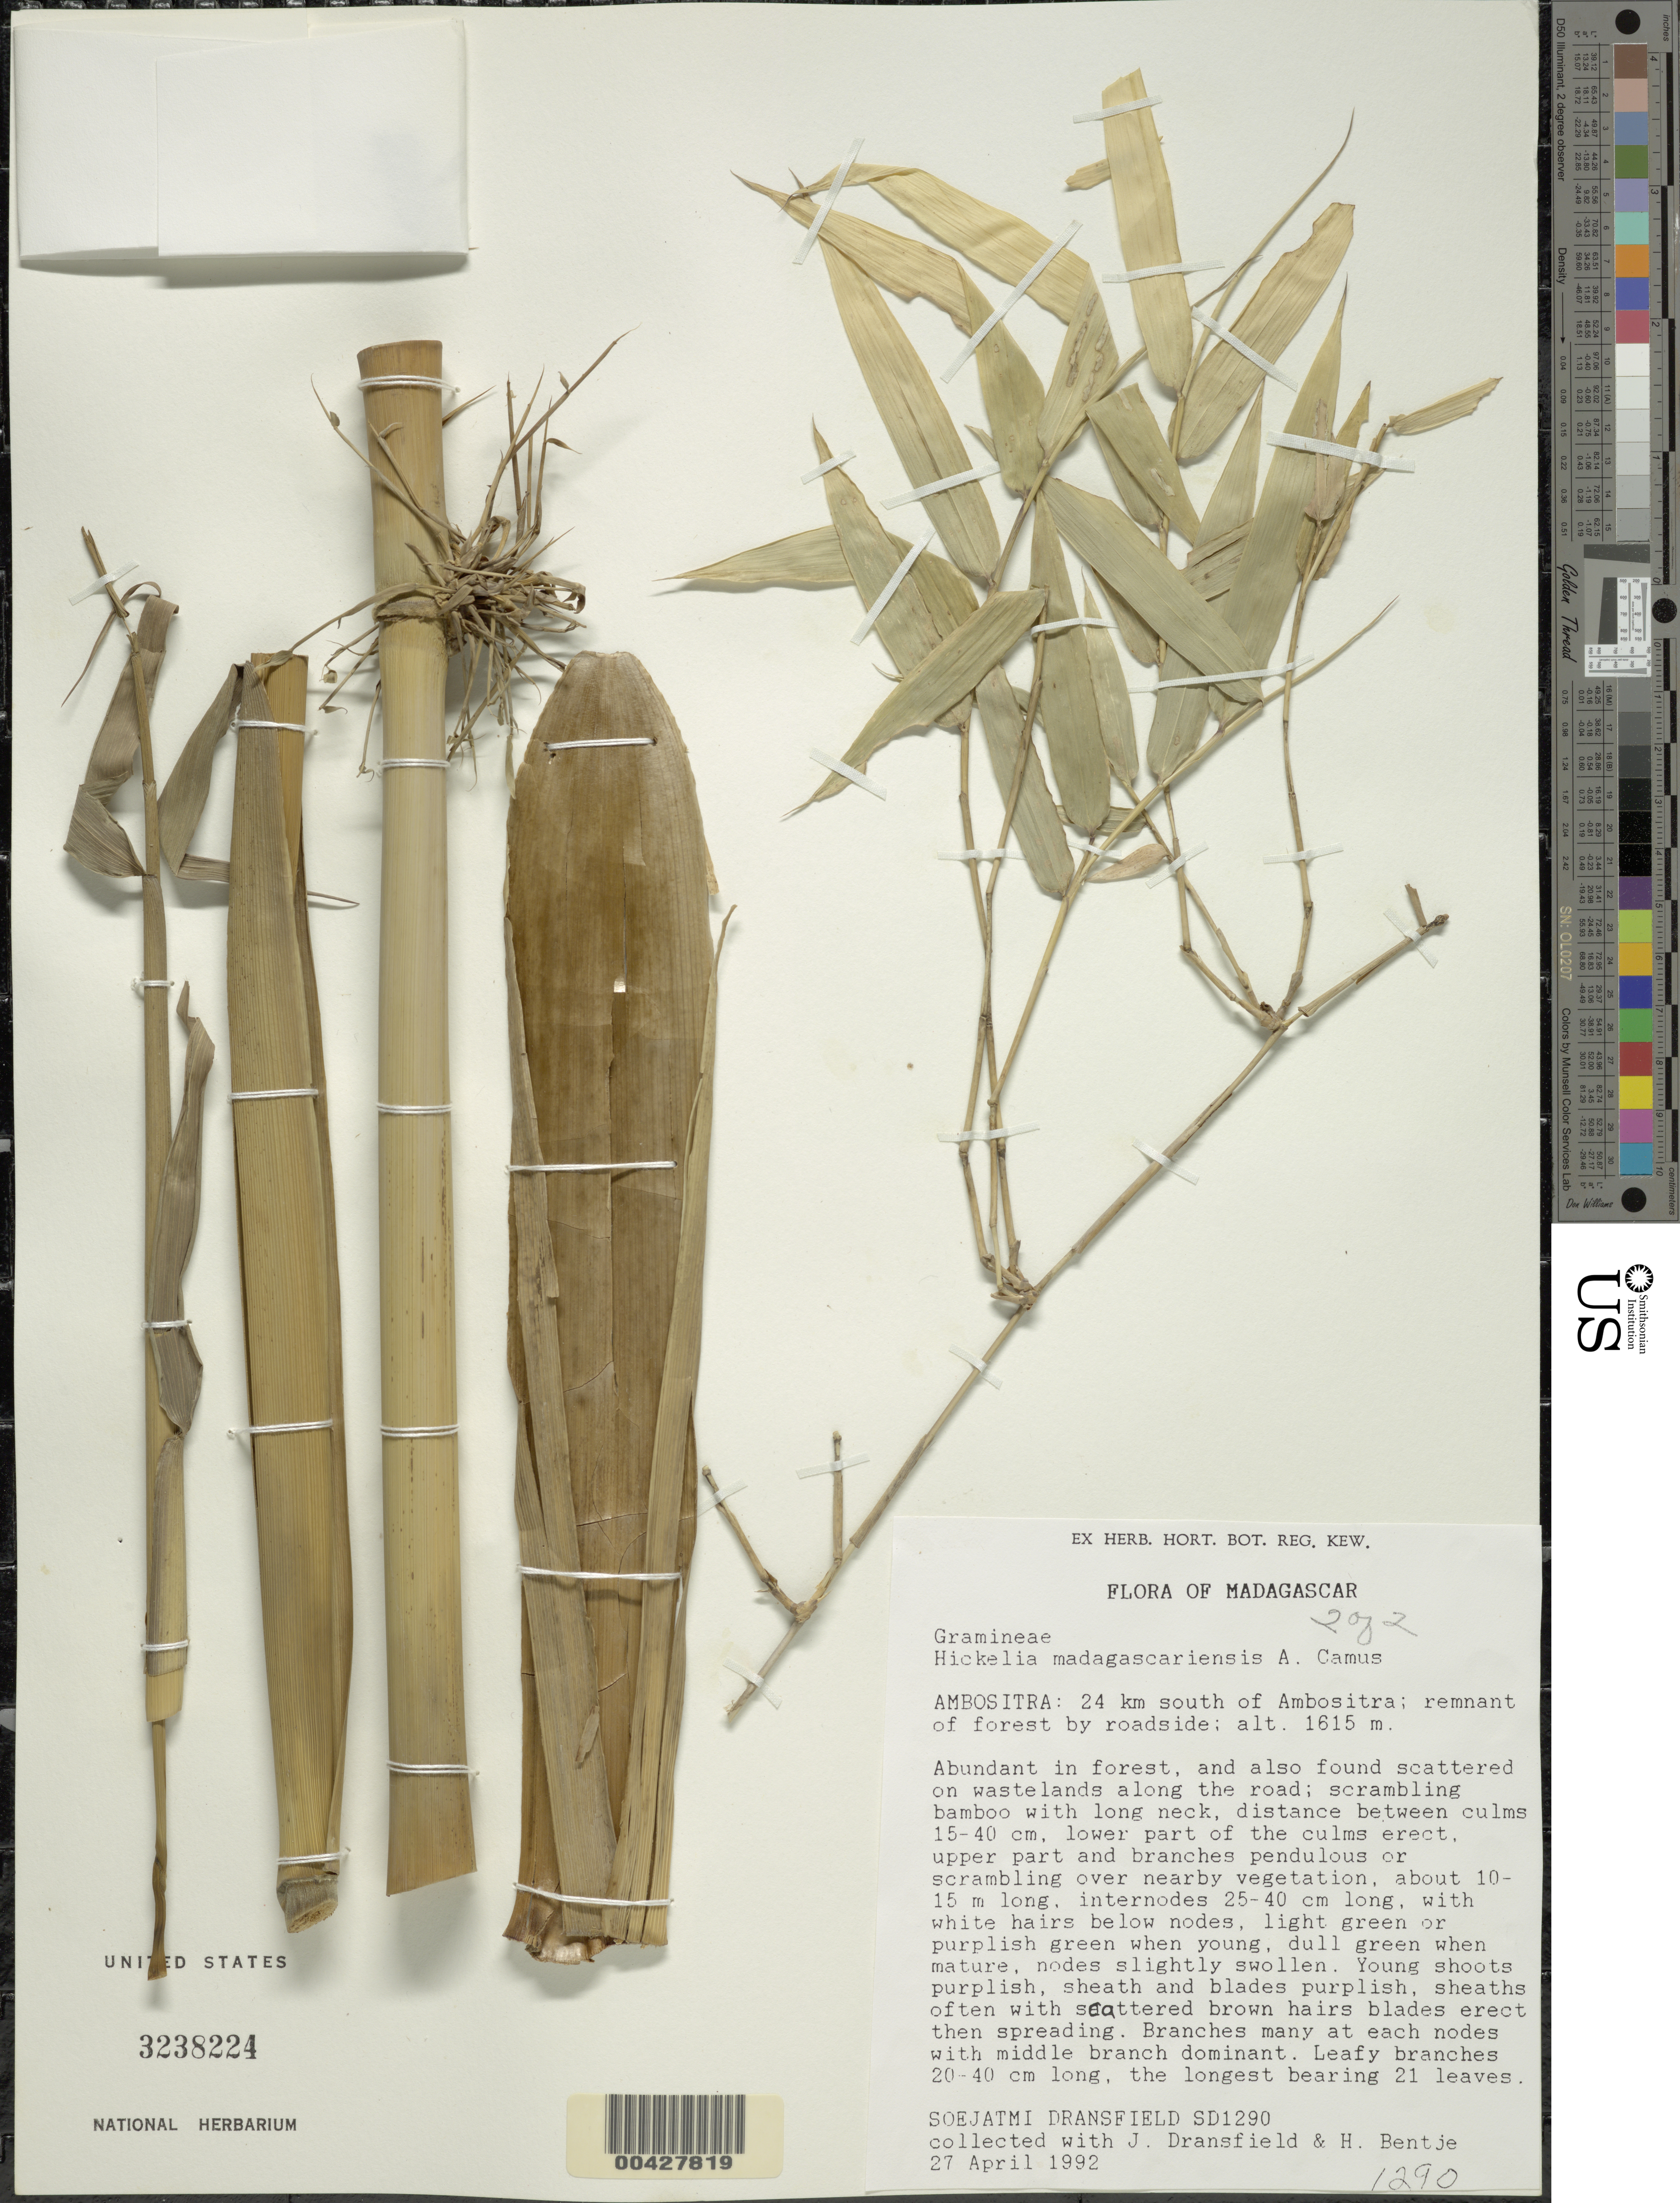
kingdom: Plantae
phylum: Tracheophyta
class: Liliopsida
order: Poales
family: Poaceae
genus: Hickelia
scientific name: Hickelia madagascariensis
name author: A. Camus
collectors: S. Dransfield, J. Dransfield & H. J. Beentje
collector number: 1290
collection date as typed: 27 Apr 1992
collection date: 1992-04-27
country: Madagascar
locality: S of ambositra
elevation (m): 1615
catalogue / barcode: US 3238224